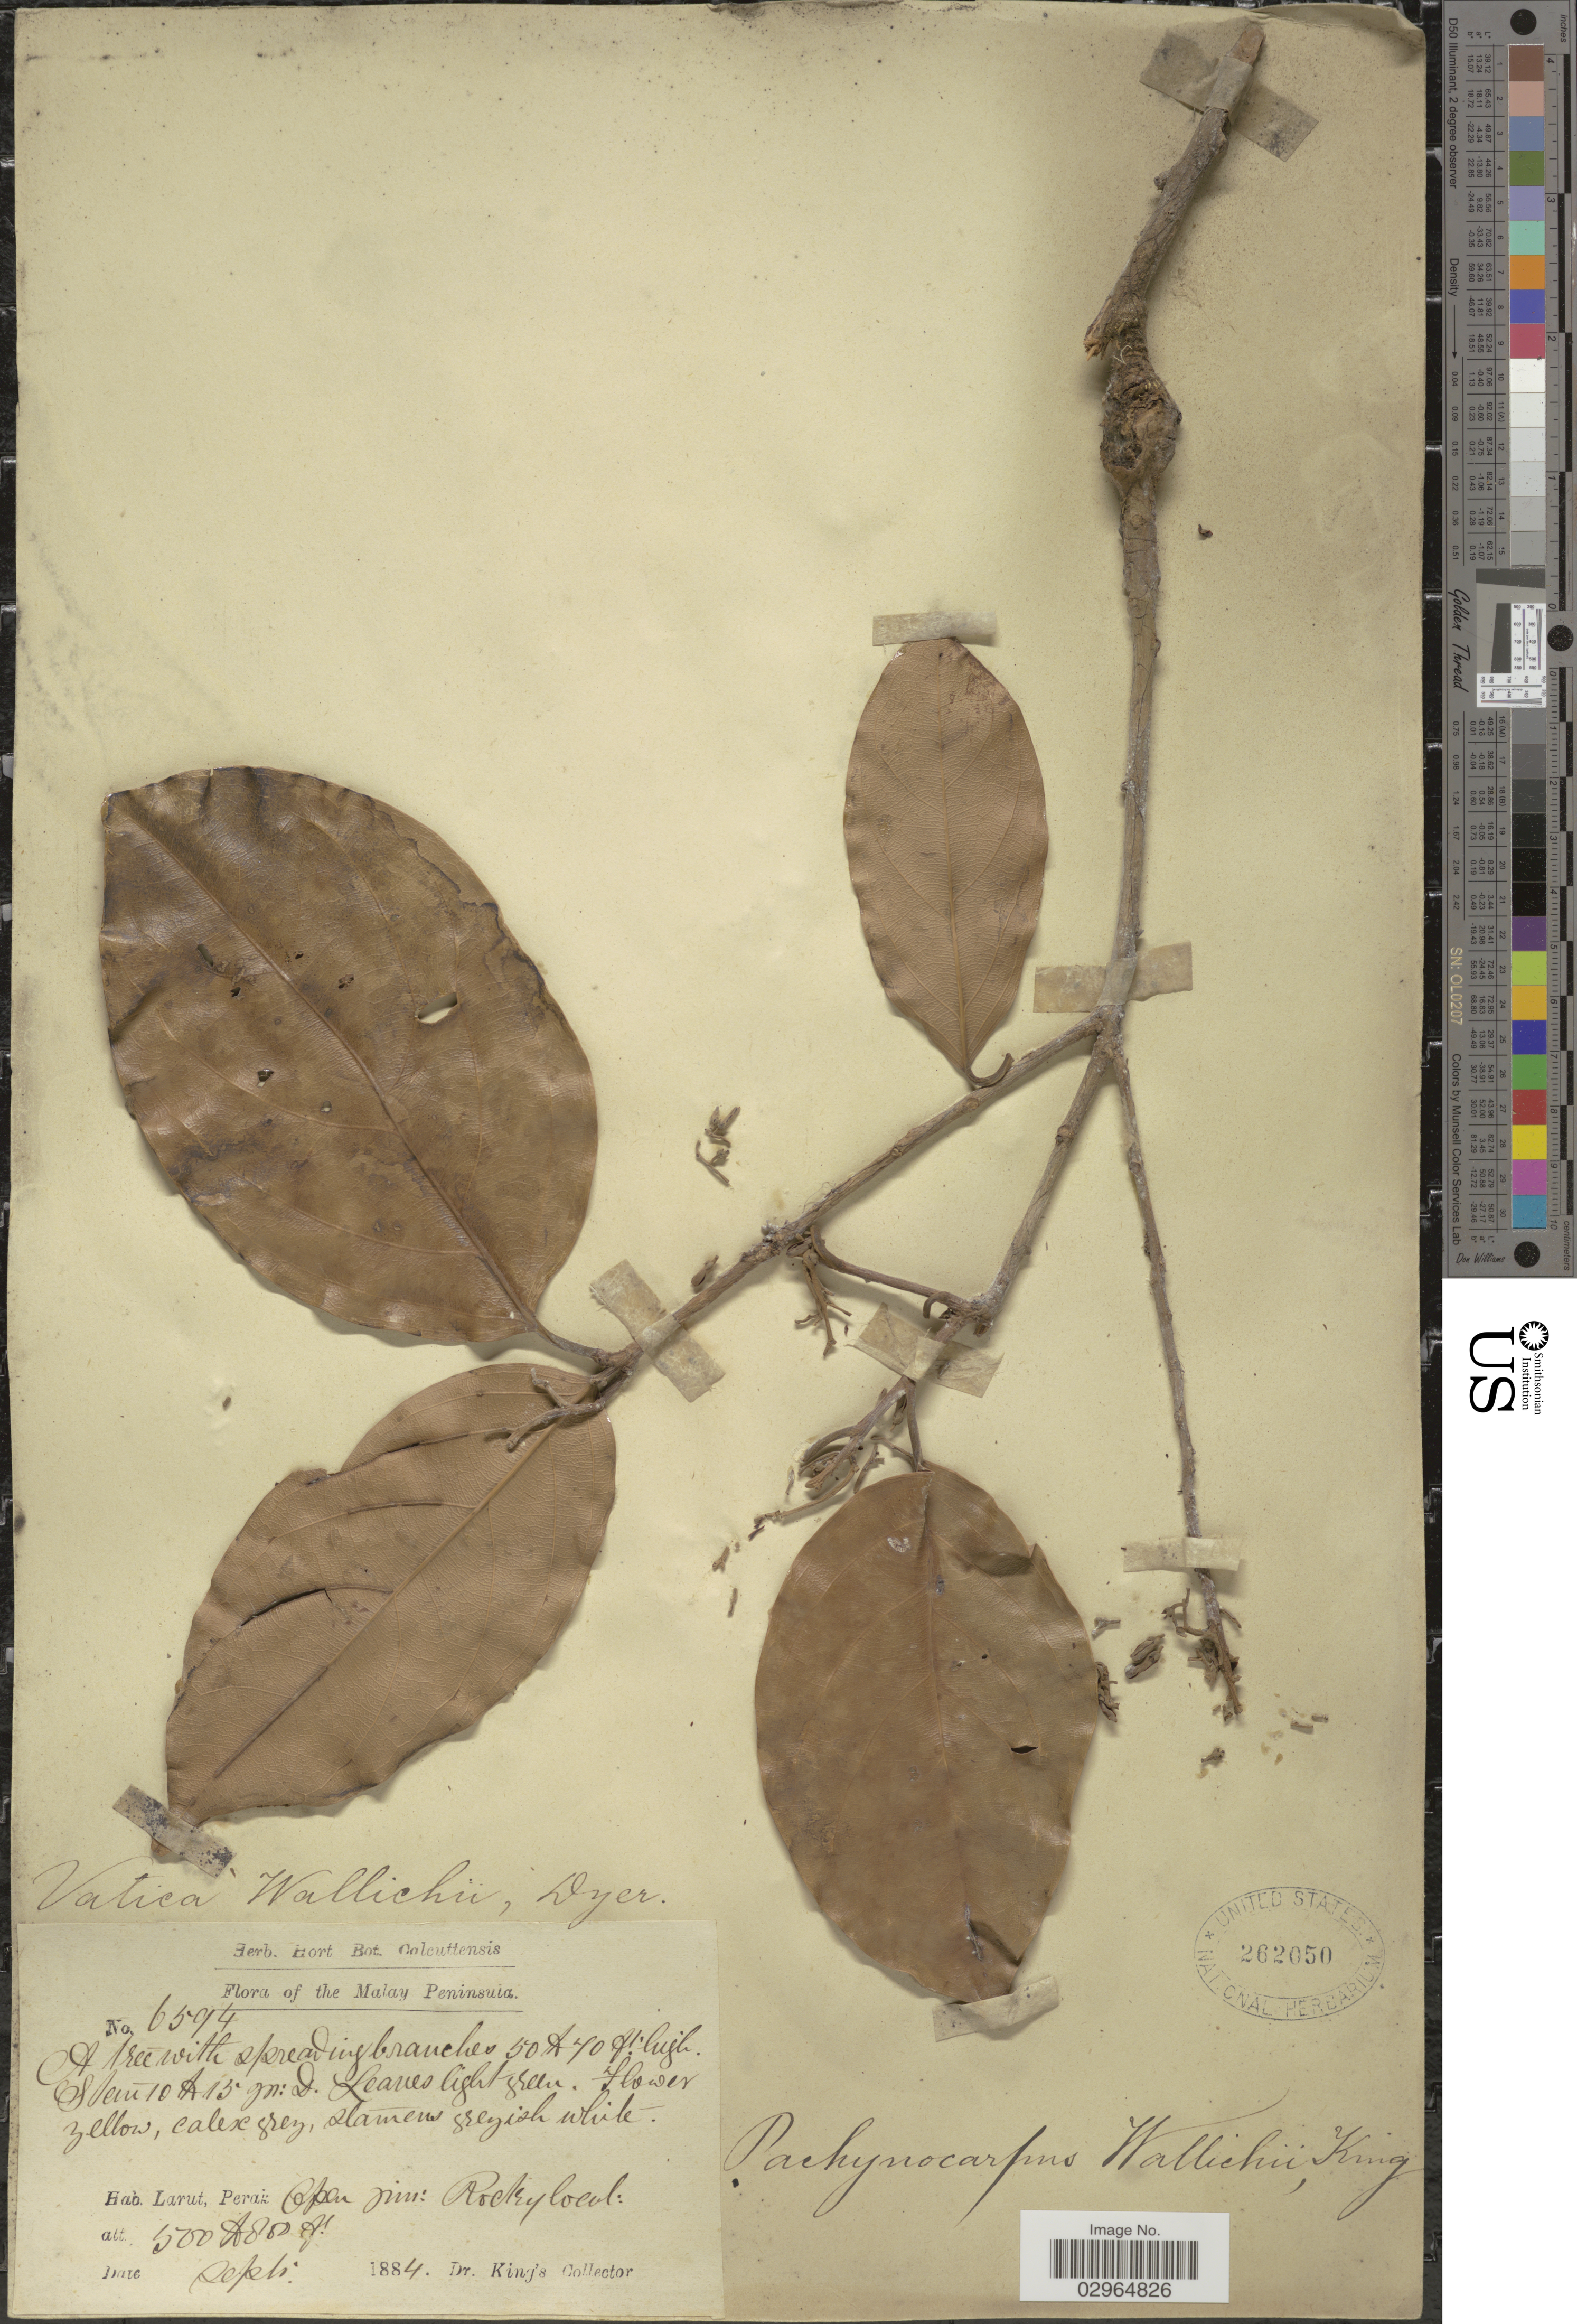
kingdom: Plantae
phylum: Tracheophyta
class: Magnoliopsida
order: Malvales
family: Dipterocarpaceae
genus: Vatica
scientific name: Vatica pauciflora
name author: (Korth.) Blume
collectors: Dr. King's collector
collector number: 6594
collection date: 1884-09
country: Malaysia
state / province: Perak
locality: Malay Peninsula. Larut. Open jun.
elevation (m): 152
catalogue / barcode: US 262050